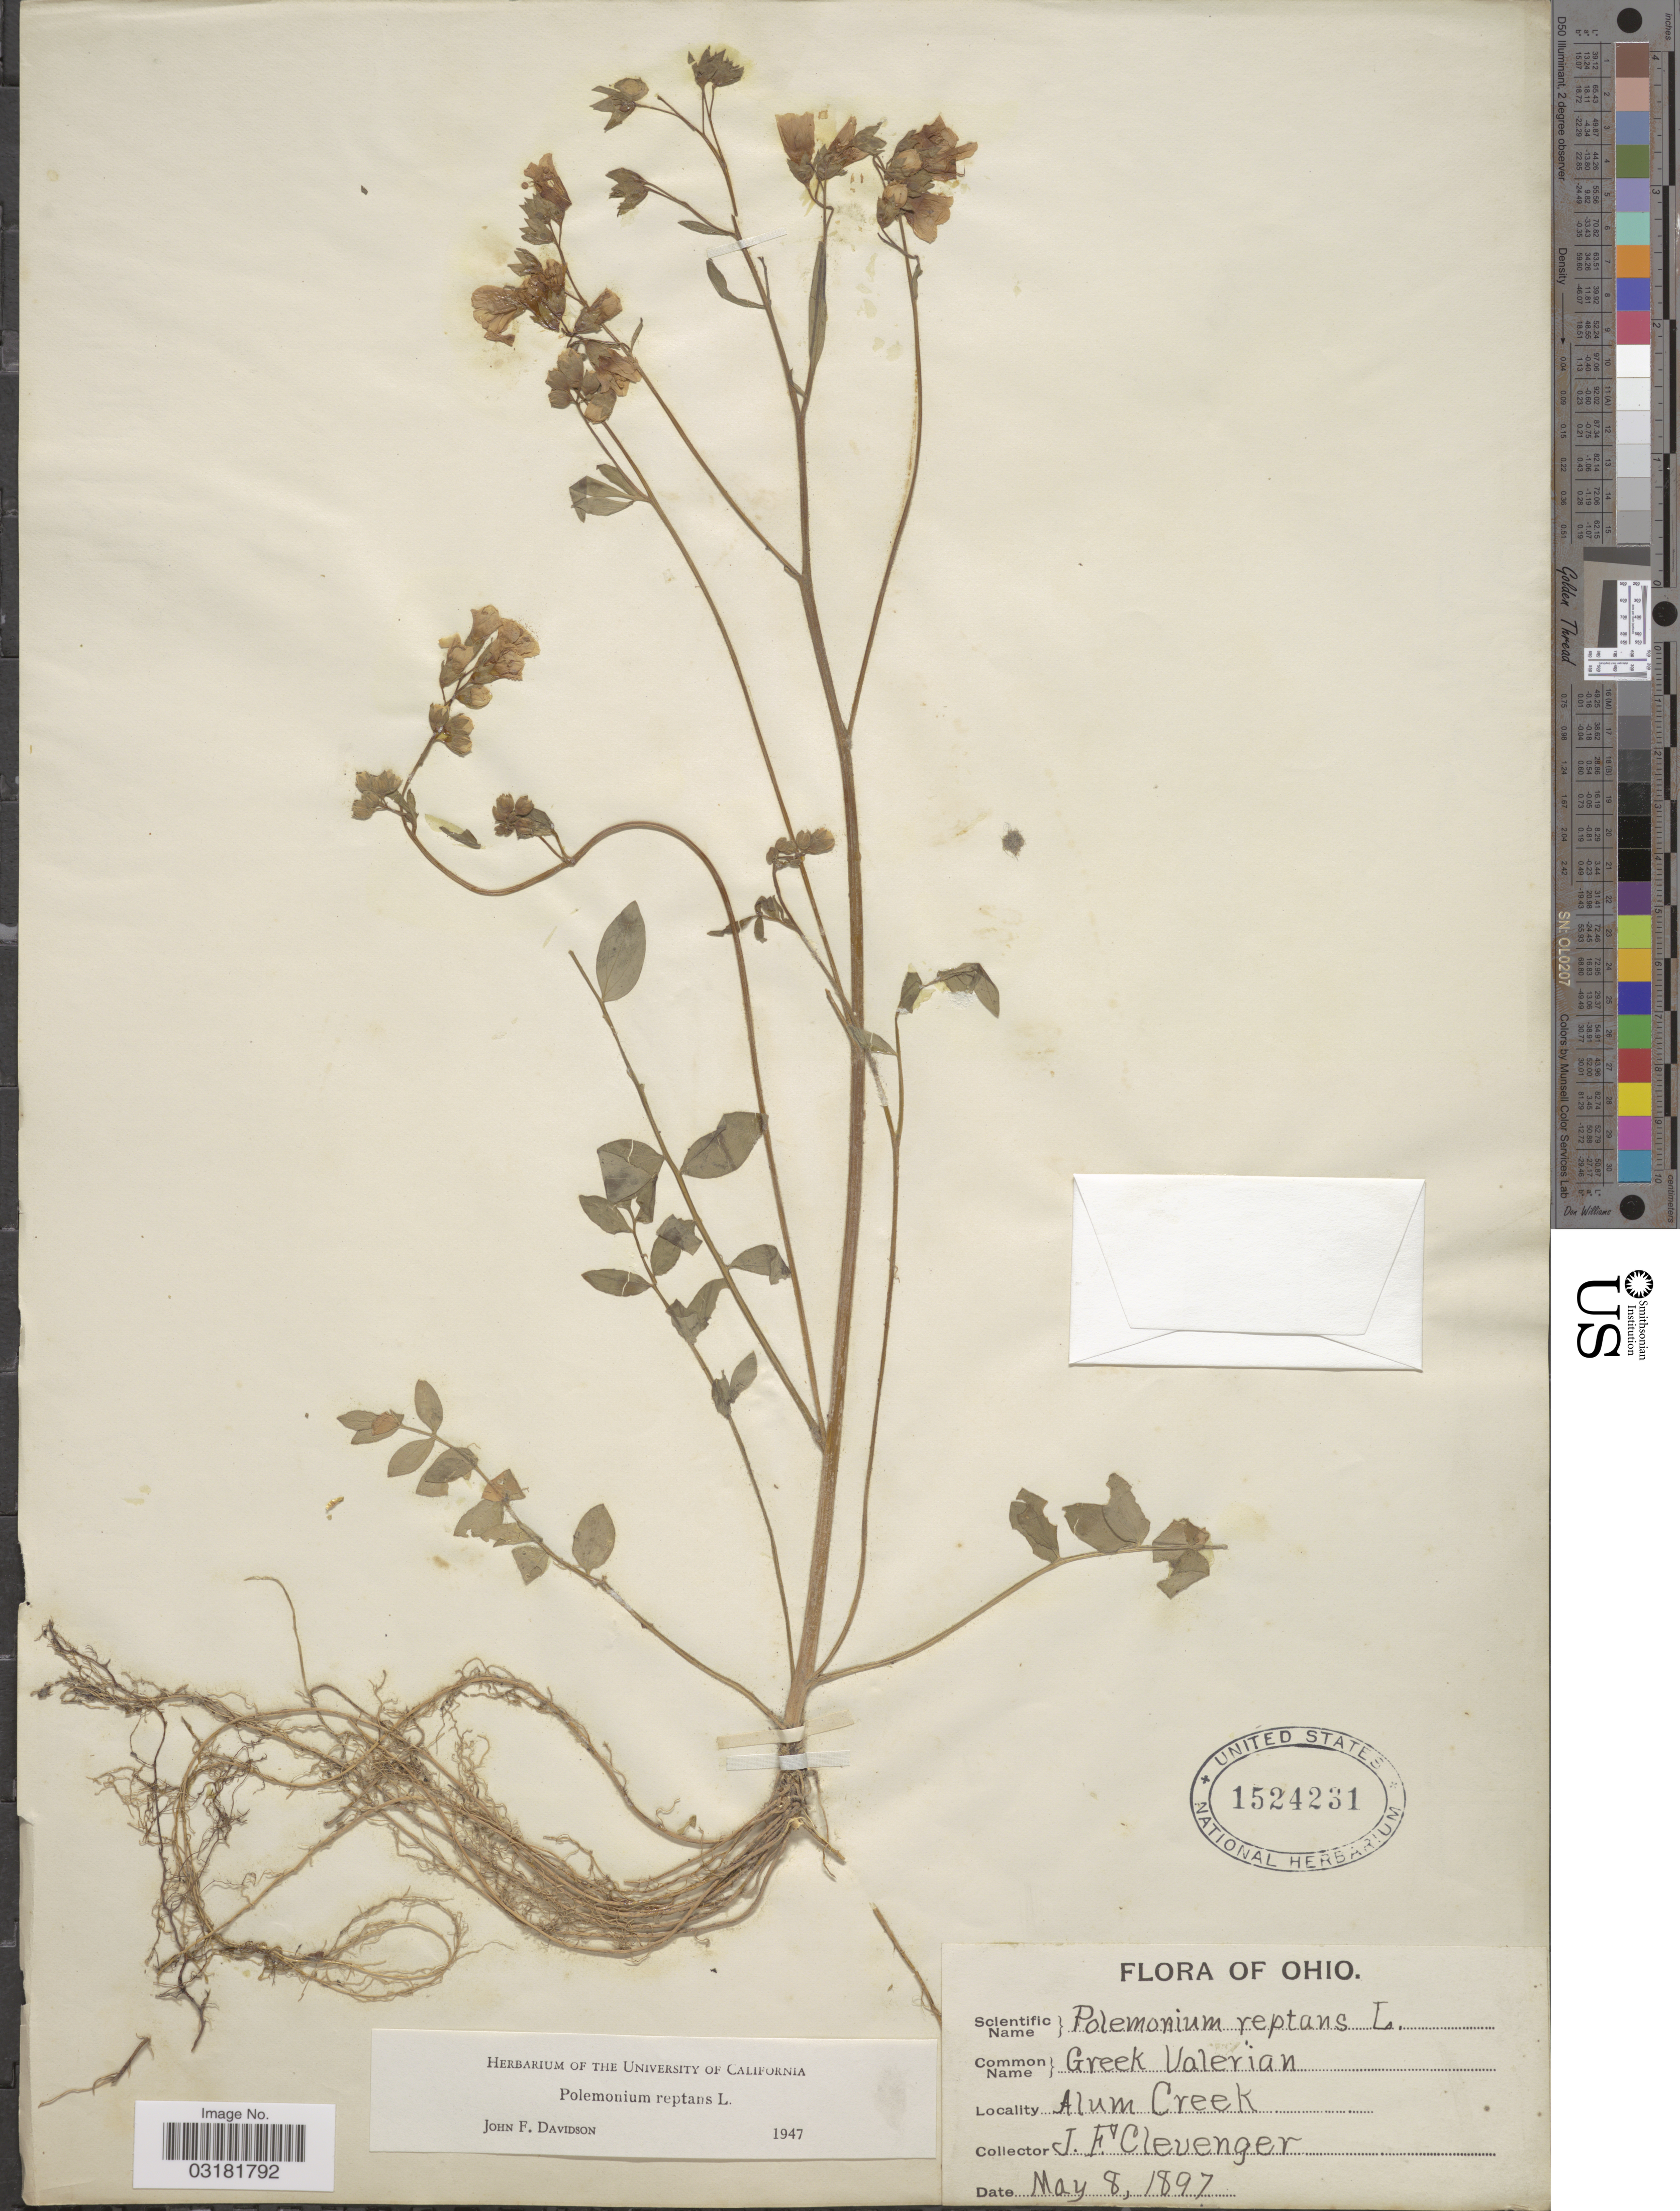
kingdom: Plantae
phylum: Tracheophyta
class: Magnoliopsida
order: Ericales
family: Polemoniaceae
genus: Polemonium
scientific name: Polemonium reptans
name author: L.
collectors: J. F. Clevenger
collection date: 1897-05-08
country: United States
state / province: Ohio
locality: Alum Creek.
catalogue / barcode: US 1524231